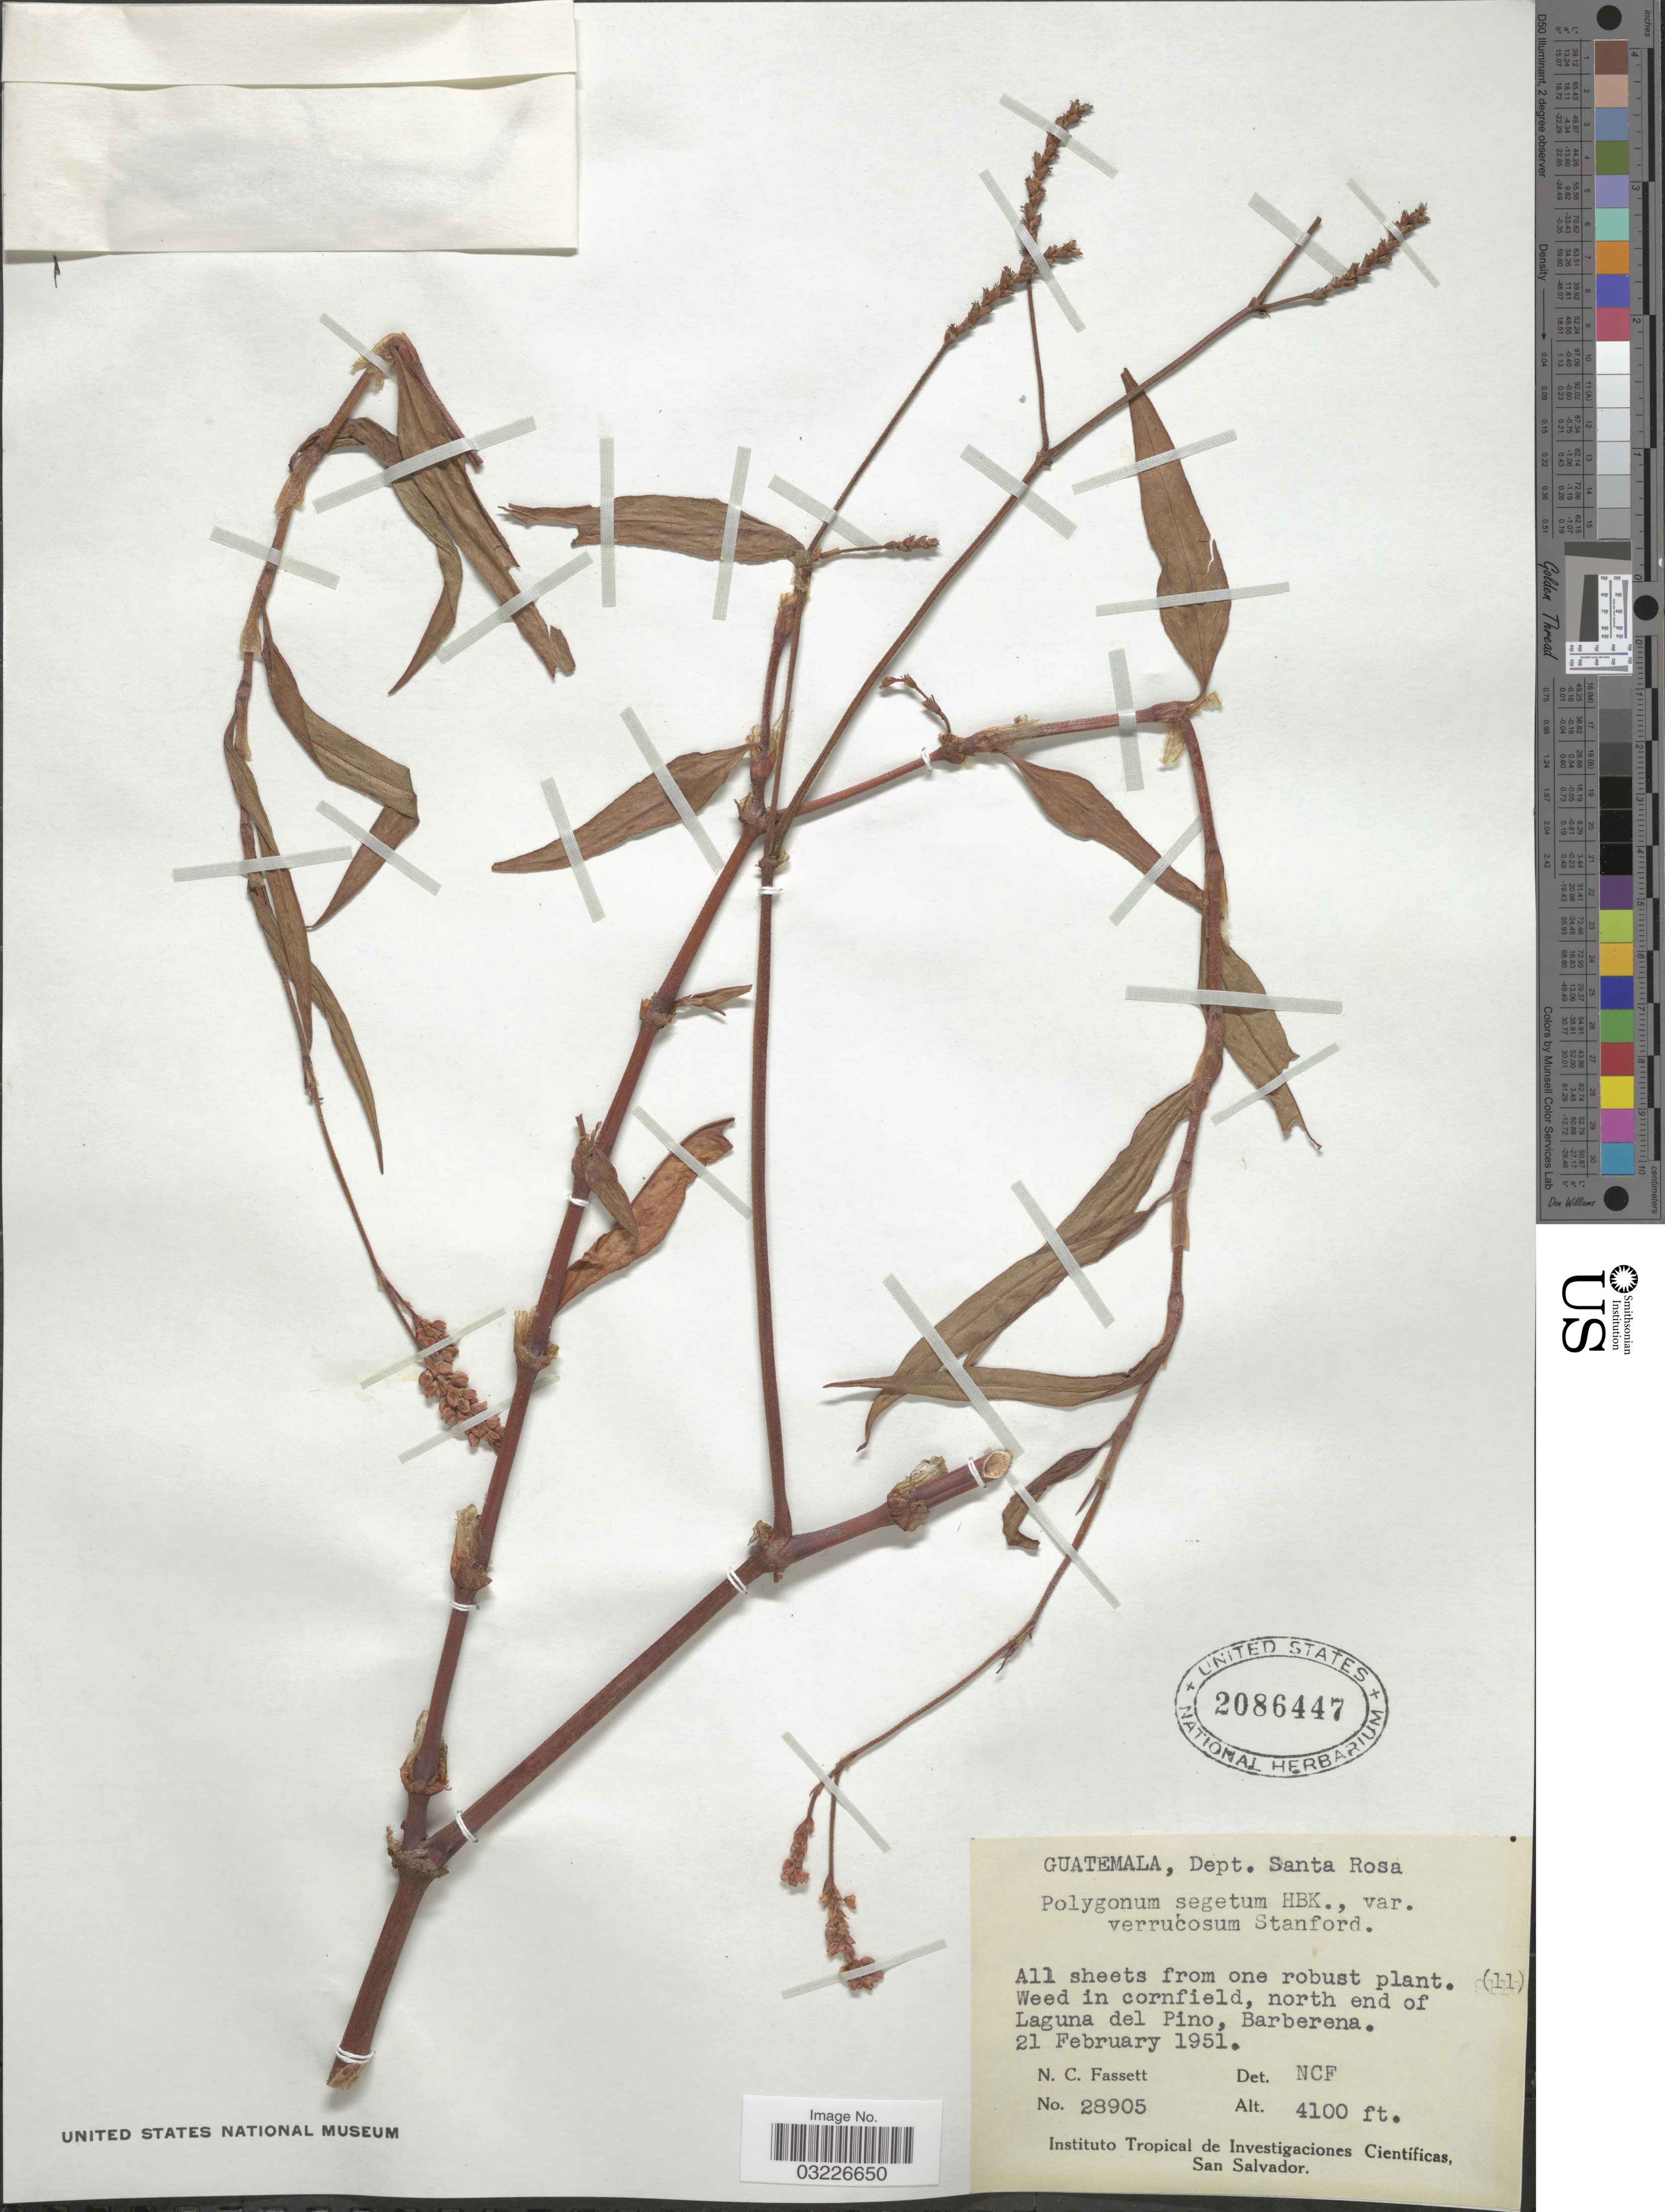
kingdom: Plantae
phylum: Tracheophyta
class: Magnoliopsida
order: Caryophyllales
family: Polygonaceae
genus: Polygonum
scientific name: Polygonum segetum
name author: Kunth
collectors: N. C. Fassett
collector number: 28905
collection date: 1951-02-21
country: Guatemala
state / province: Santa Rosa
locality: Dept. Santa Rosa. Weed in cornfield, north end of Laguna del Pino, Barberena.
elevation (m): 1250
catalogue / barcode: US 2086447